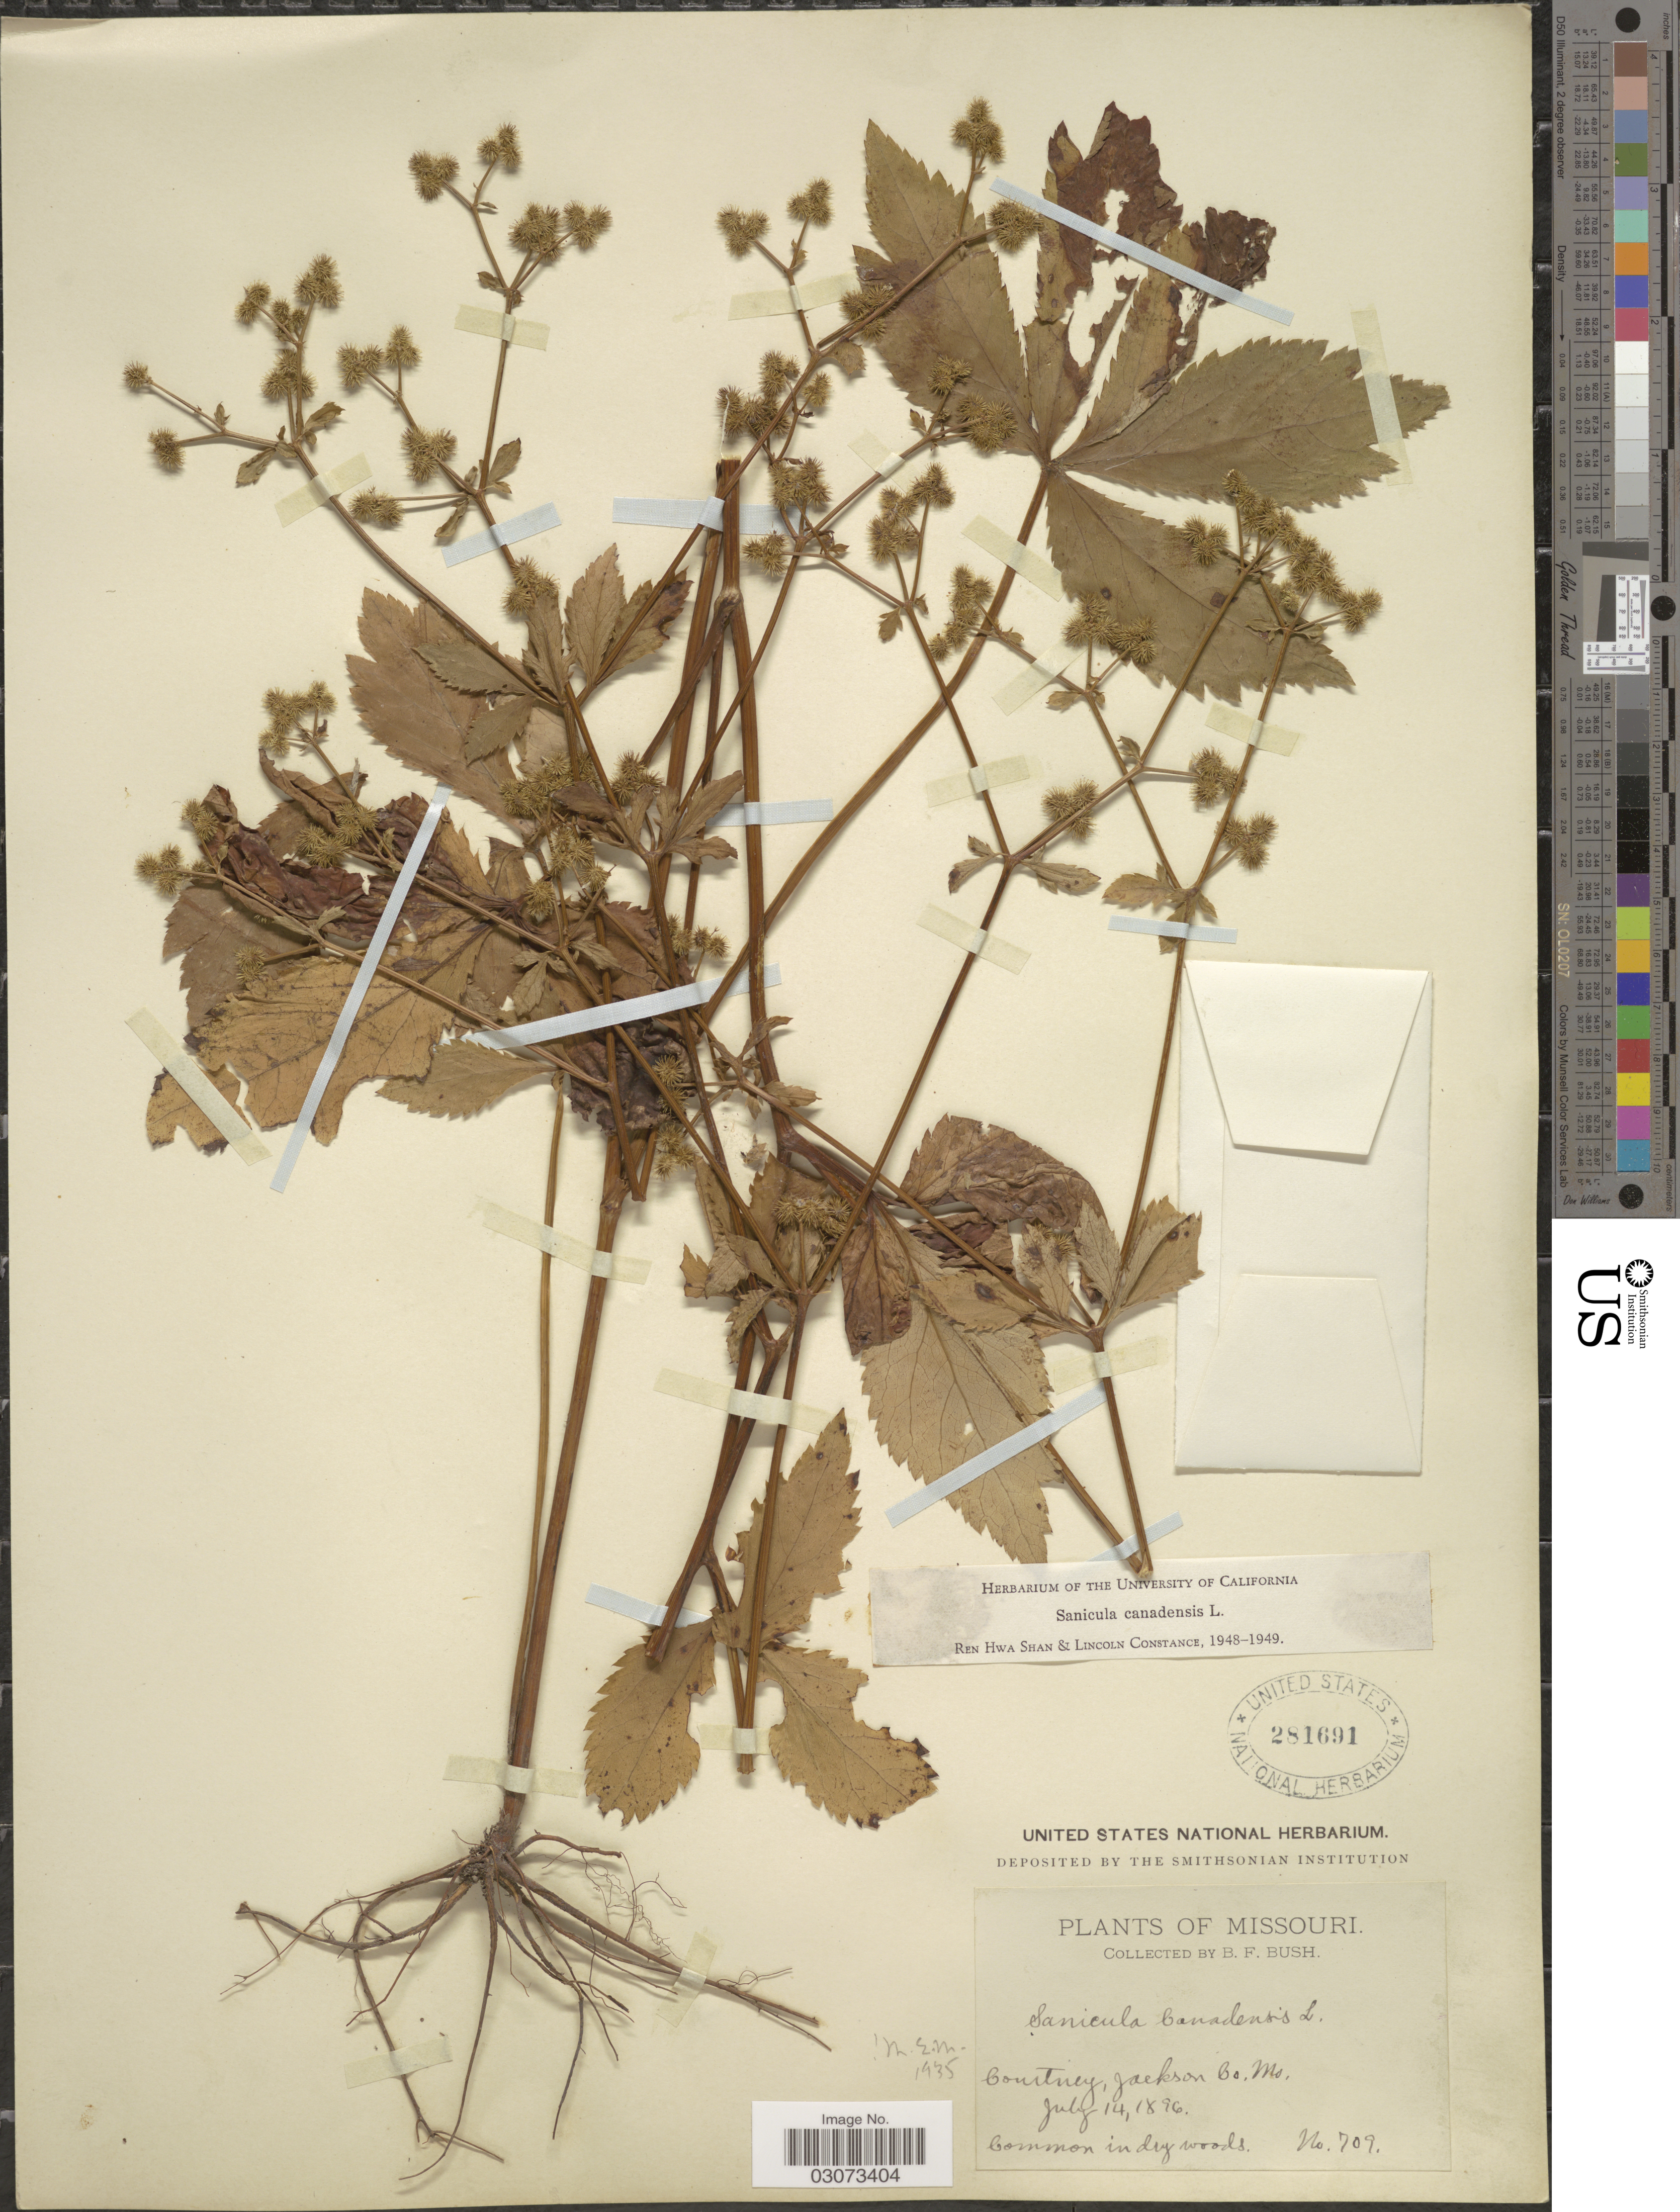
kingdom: Plantae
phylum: Tracheophyta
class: Magnoliopsida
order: Apiales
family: Apiaceae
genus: Sanicula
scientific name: Sanicula canadensis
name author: L.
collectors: B. F. Bush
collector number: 709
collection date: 1896-07-14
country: United States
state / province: Missouri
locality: Courtney, Jackson Co.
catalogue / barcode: US 281691